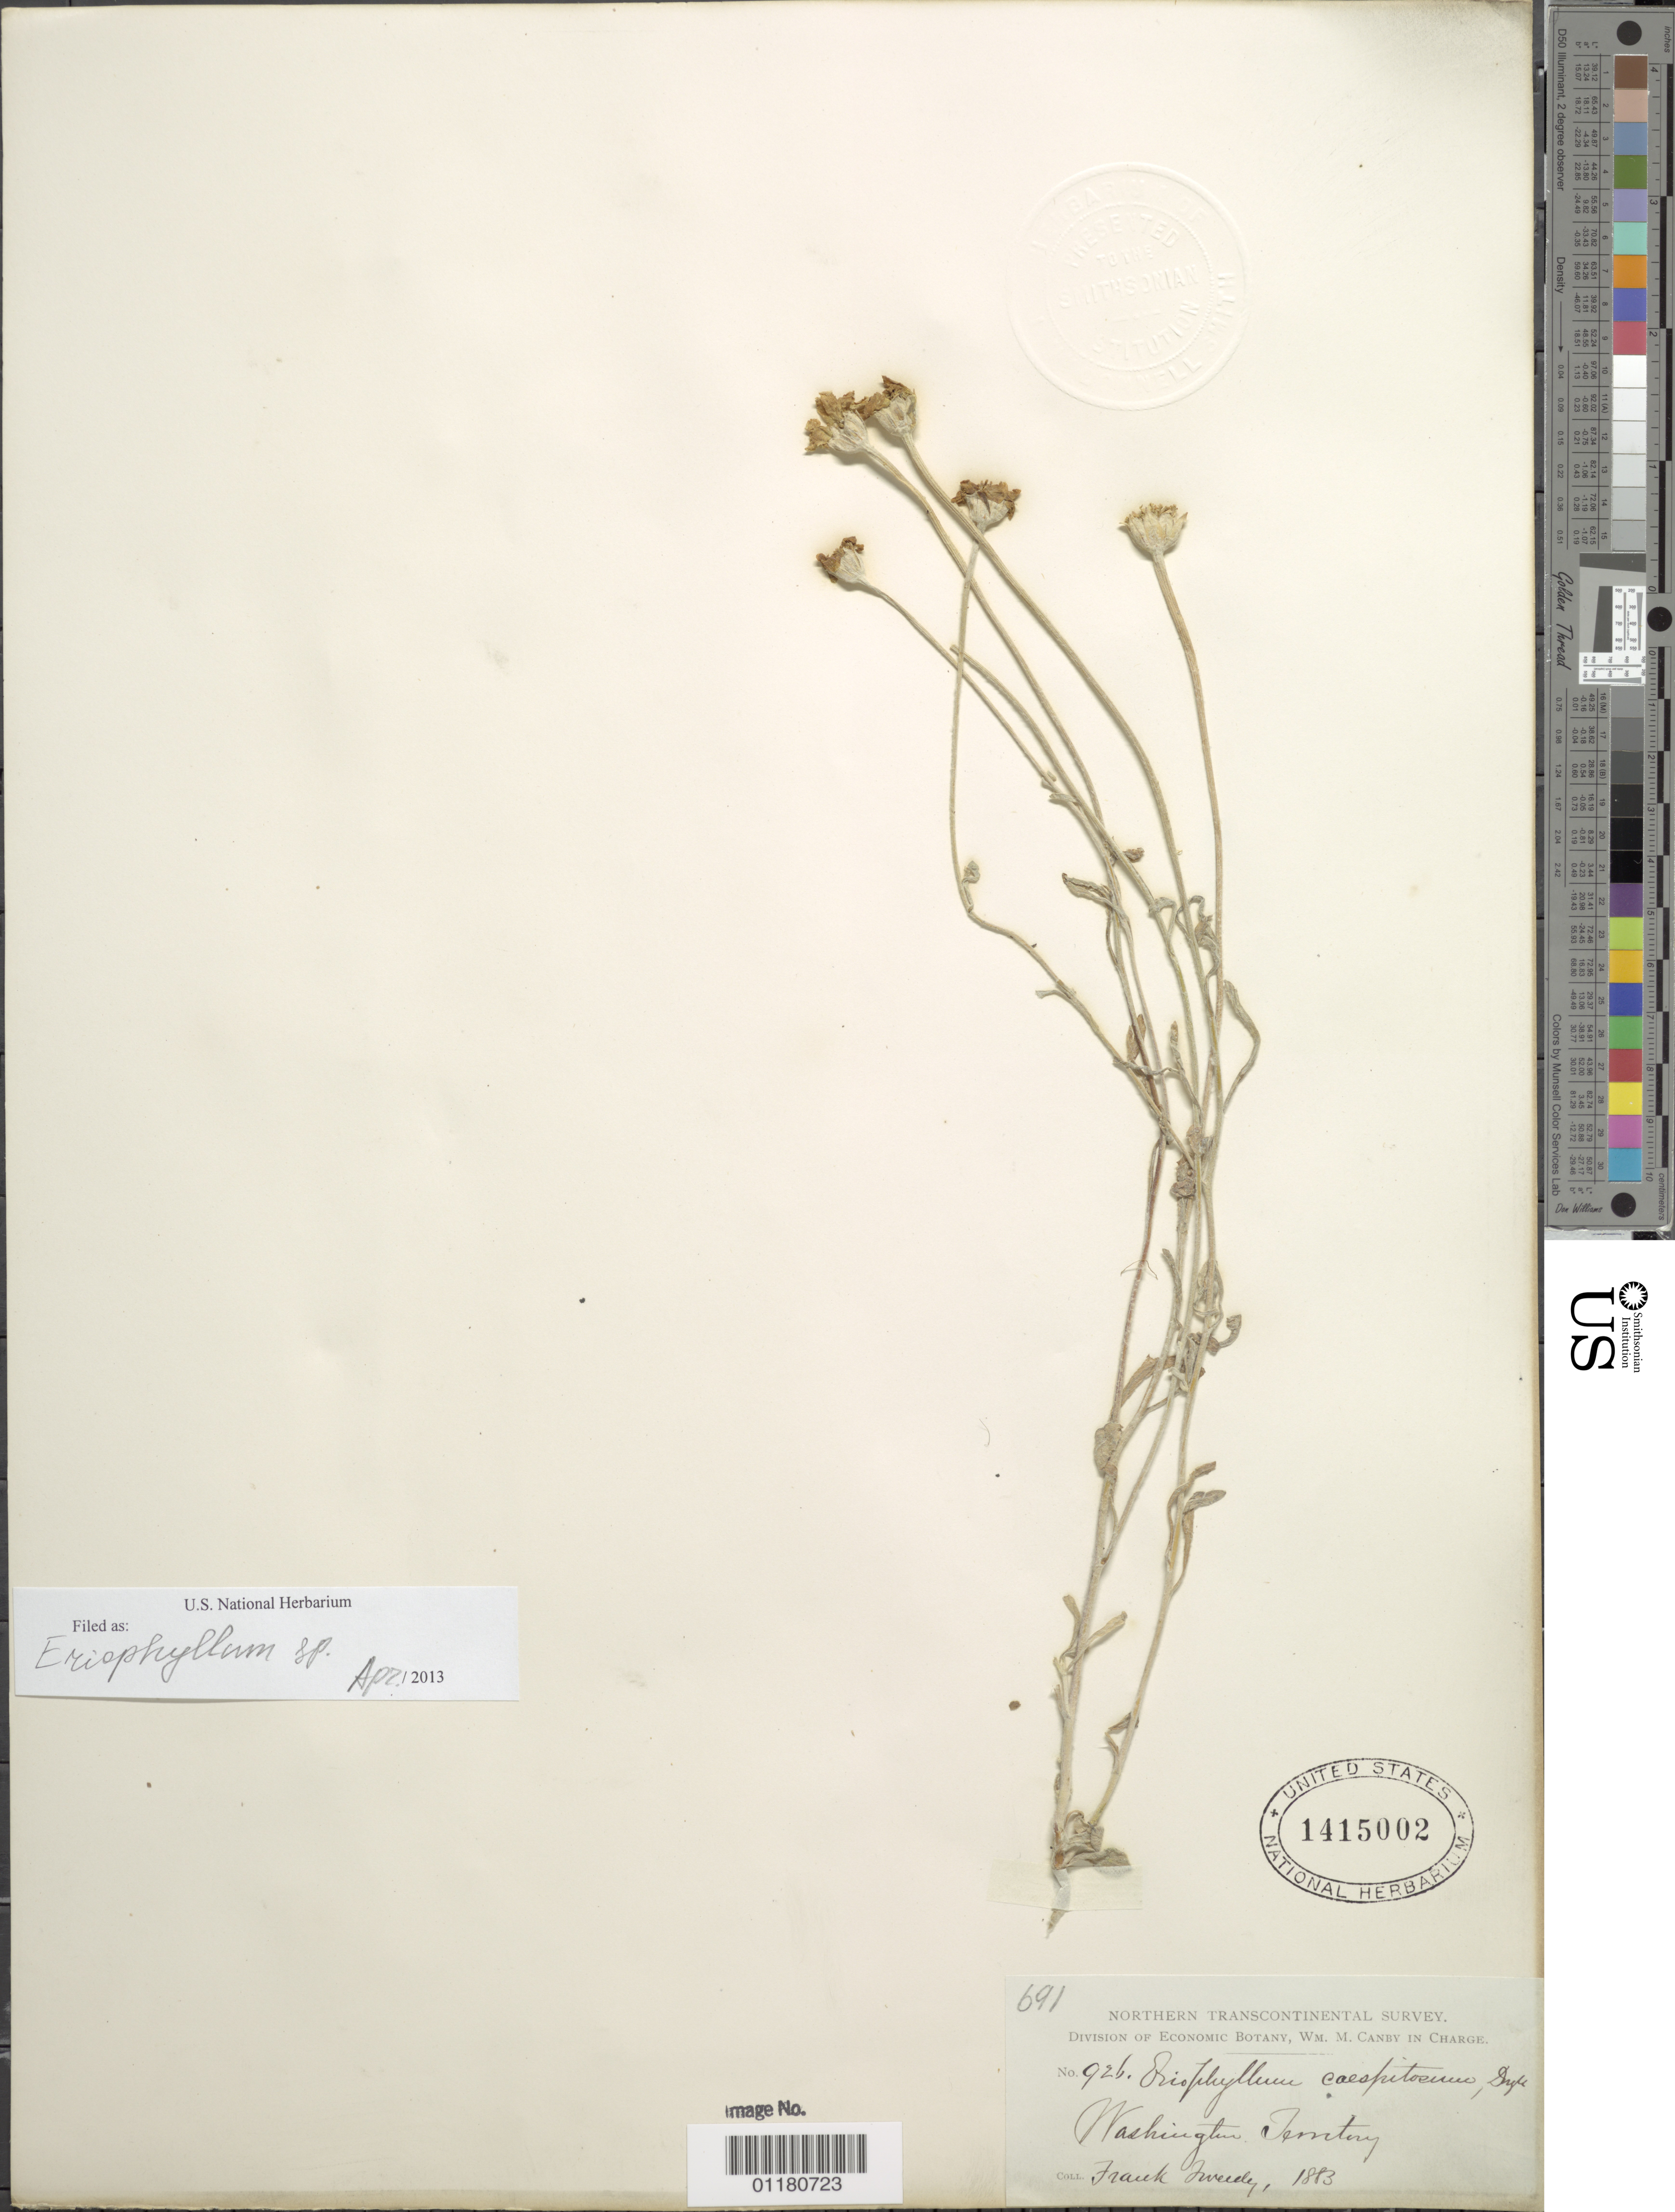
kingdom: Plantae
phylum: Tracheophyta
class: Magnoliopsida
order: Asterales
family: Asteraceae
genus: Eriophyllum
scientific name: Eriophyllum sp.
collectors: F. Tweedy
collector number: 691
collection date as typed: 1883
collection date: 1883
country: United States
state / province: Washington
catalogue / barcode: US 1415002